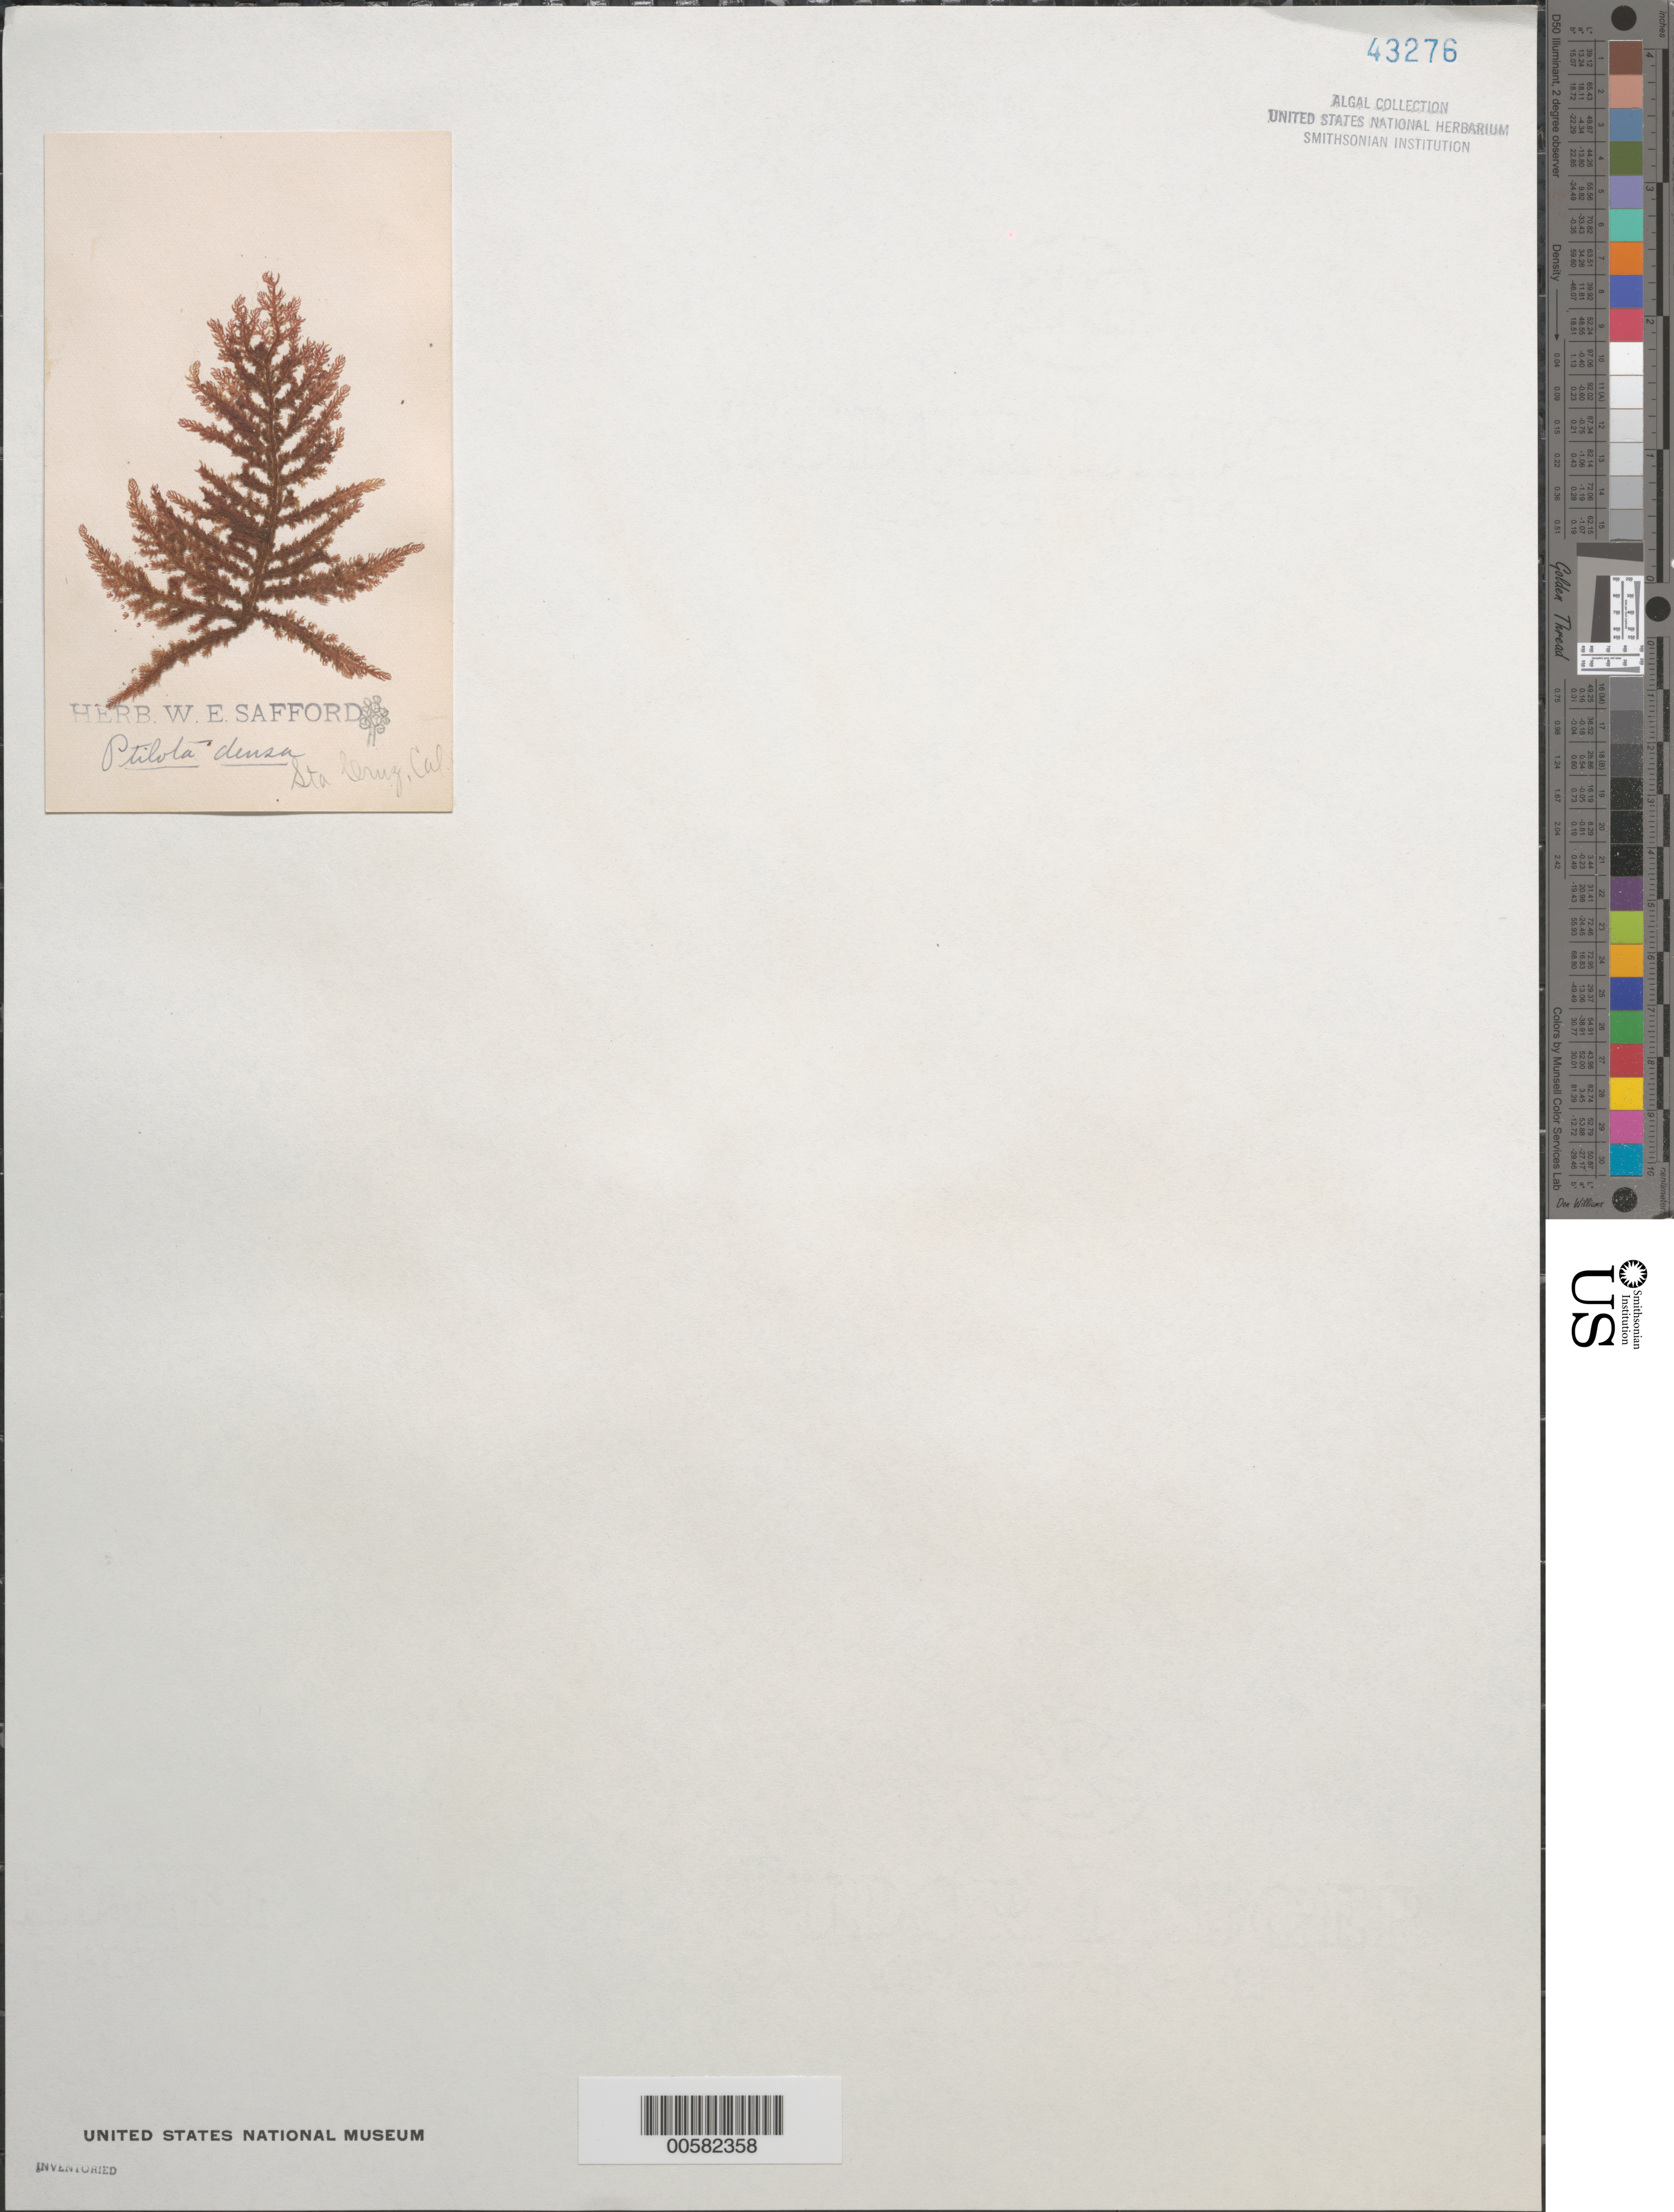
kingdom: Plantae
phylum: Rhodophyta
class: Florideophyceae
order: Ceramiales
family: Wrangeliaceae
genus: Ptilota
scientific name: Ptilota densa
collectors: W. E. Safford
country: United States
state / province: California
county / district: Santa Cruz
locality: Santa Cruz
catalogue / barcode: US 43276